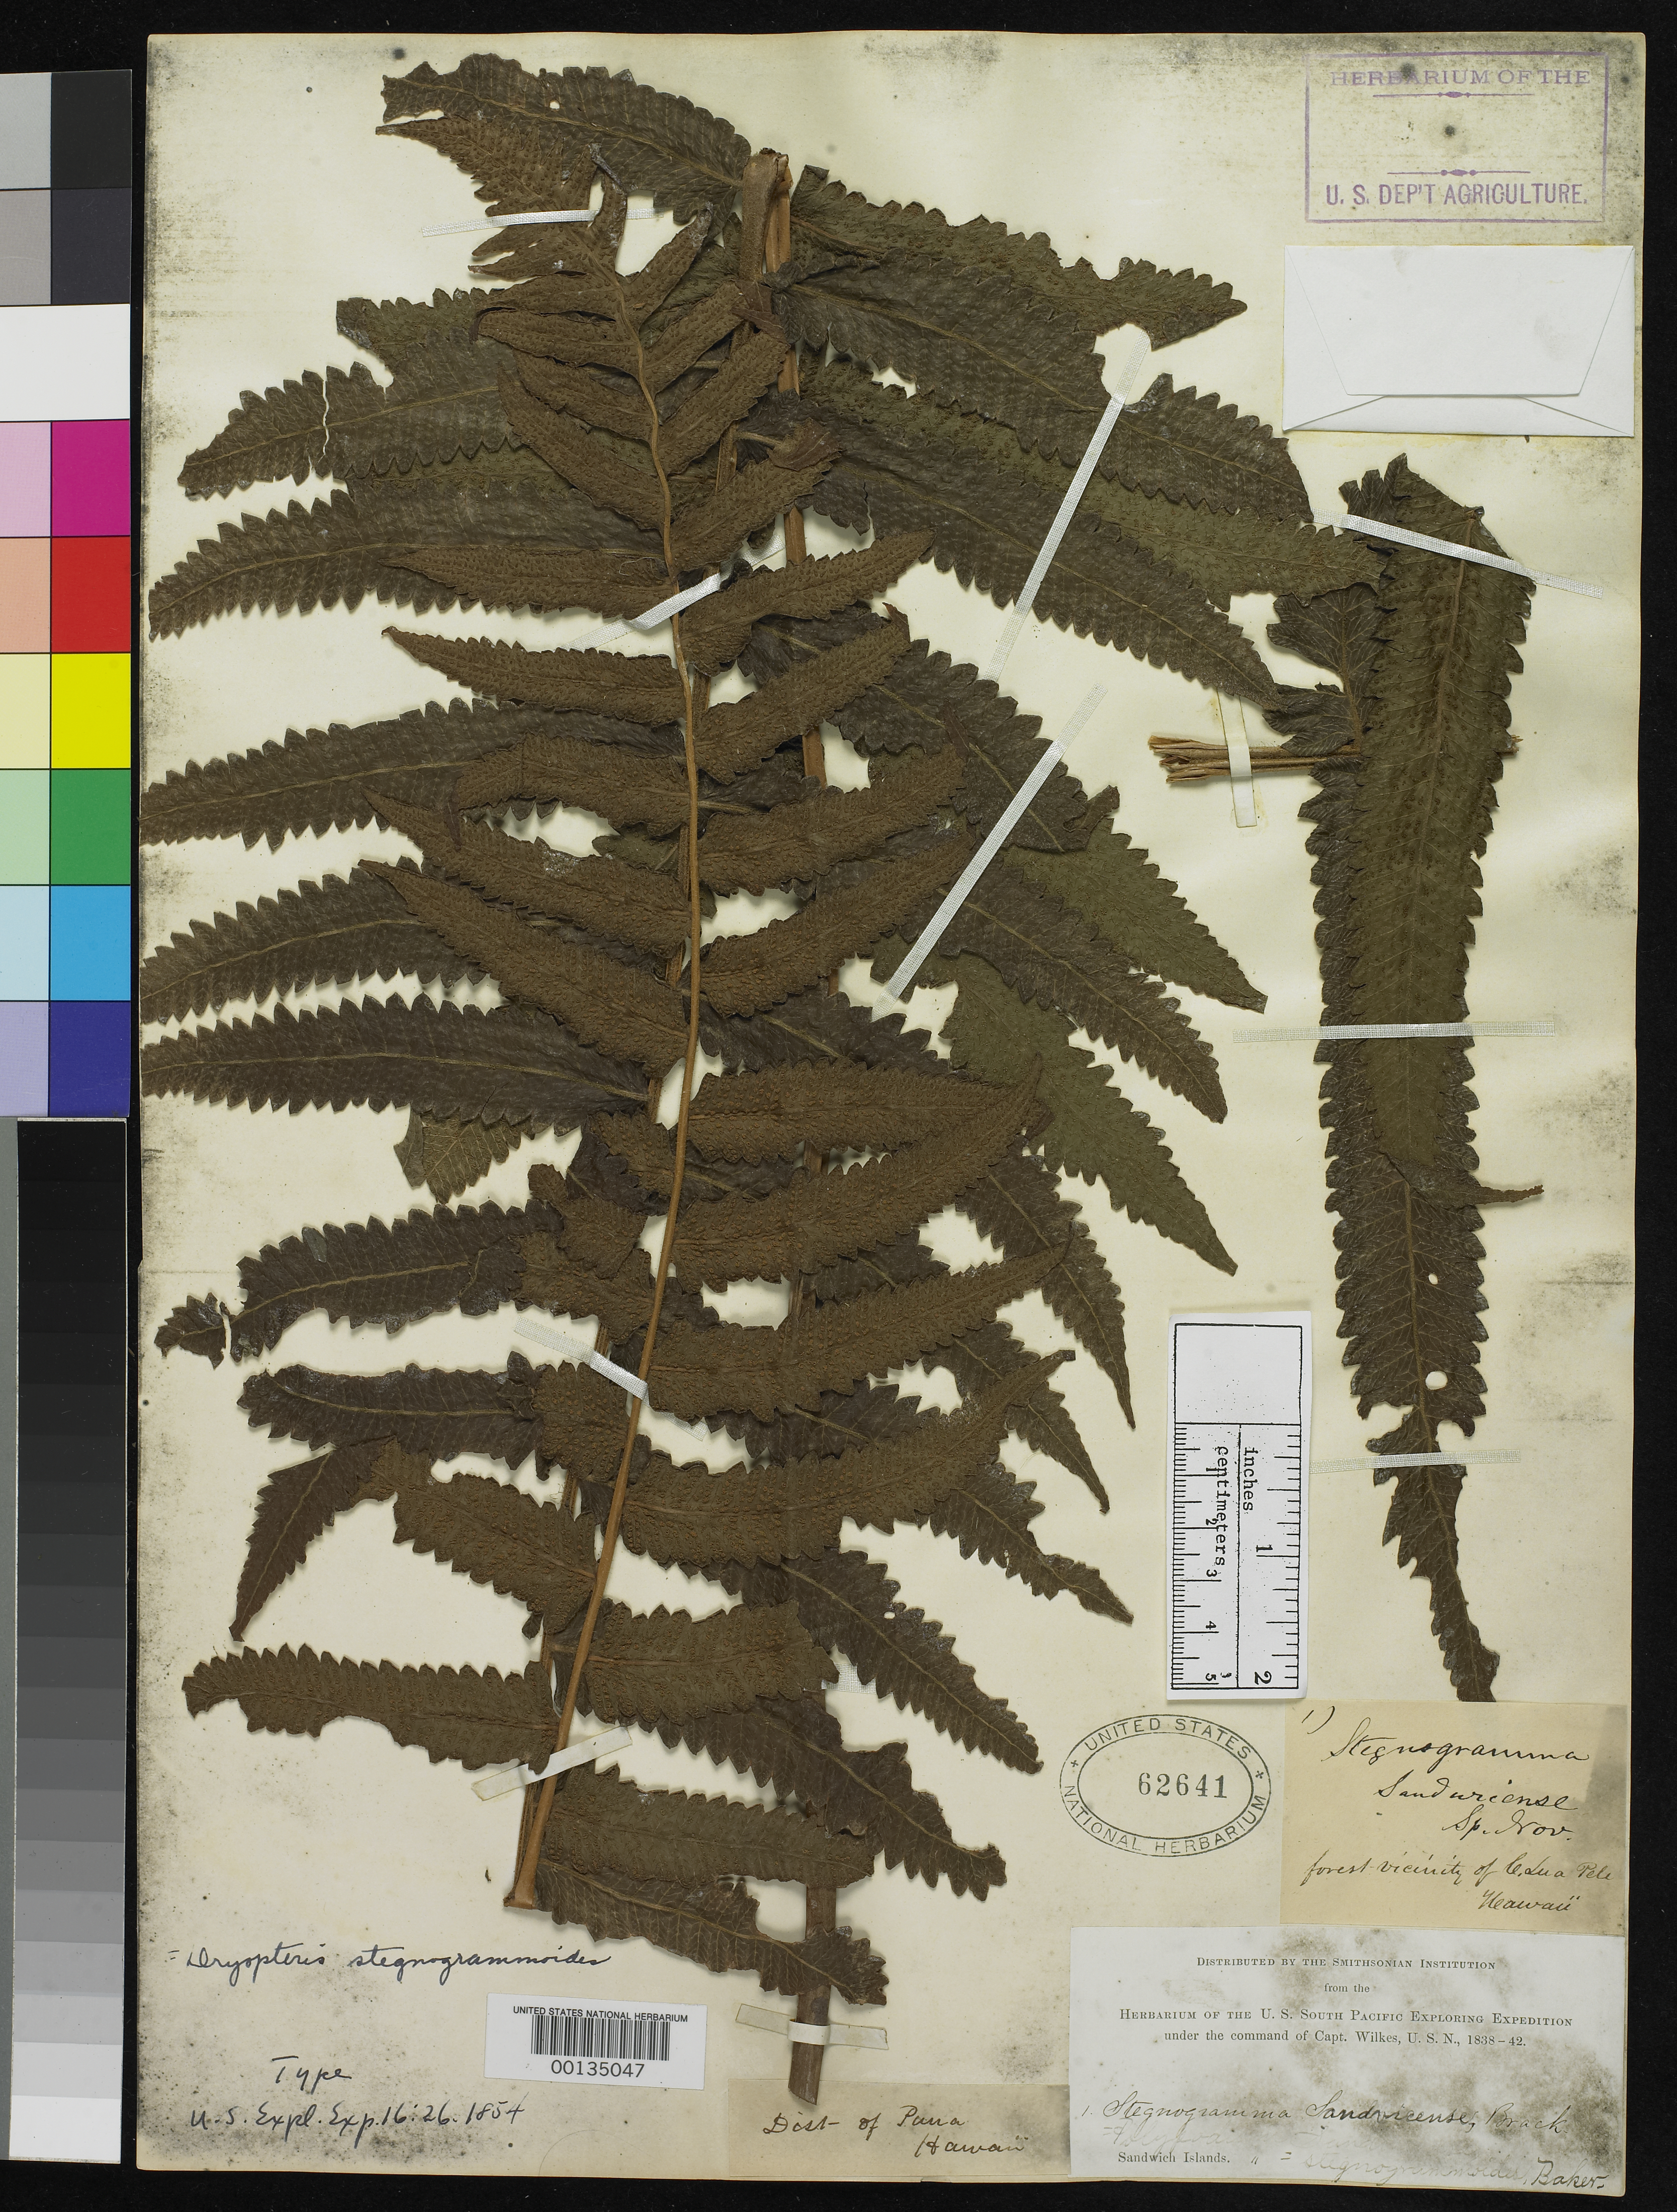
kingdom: Plantae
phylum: Tracheophyta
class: Polypodiopsida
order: Polypodiales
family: Thelypteridaceae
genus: Stegnogramma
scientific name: Stegnogramma sandvicense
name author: Brack. in Wilkes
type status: Holotype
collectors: Wilkes Explor. Exped.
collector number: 1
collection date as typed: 1838 to -- --- 1842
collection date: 1838/1842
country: United States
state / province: Hawaii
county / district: Hawaii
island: Hawaii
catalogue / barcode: US 62641